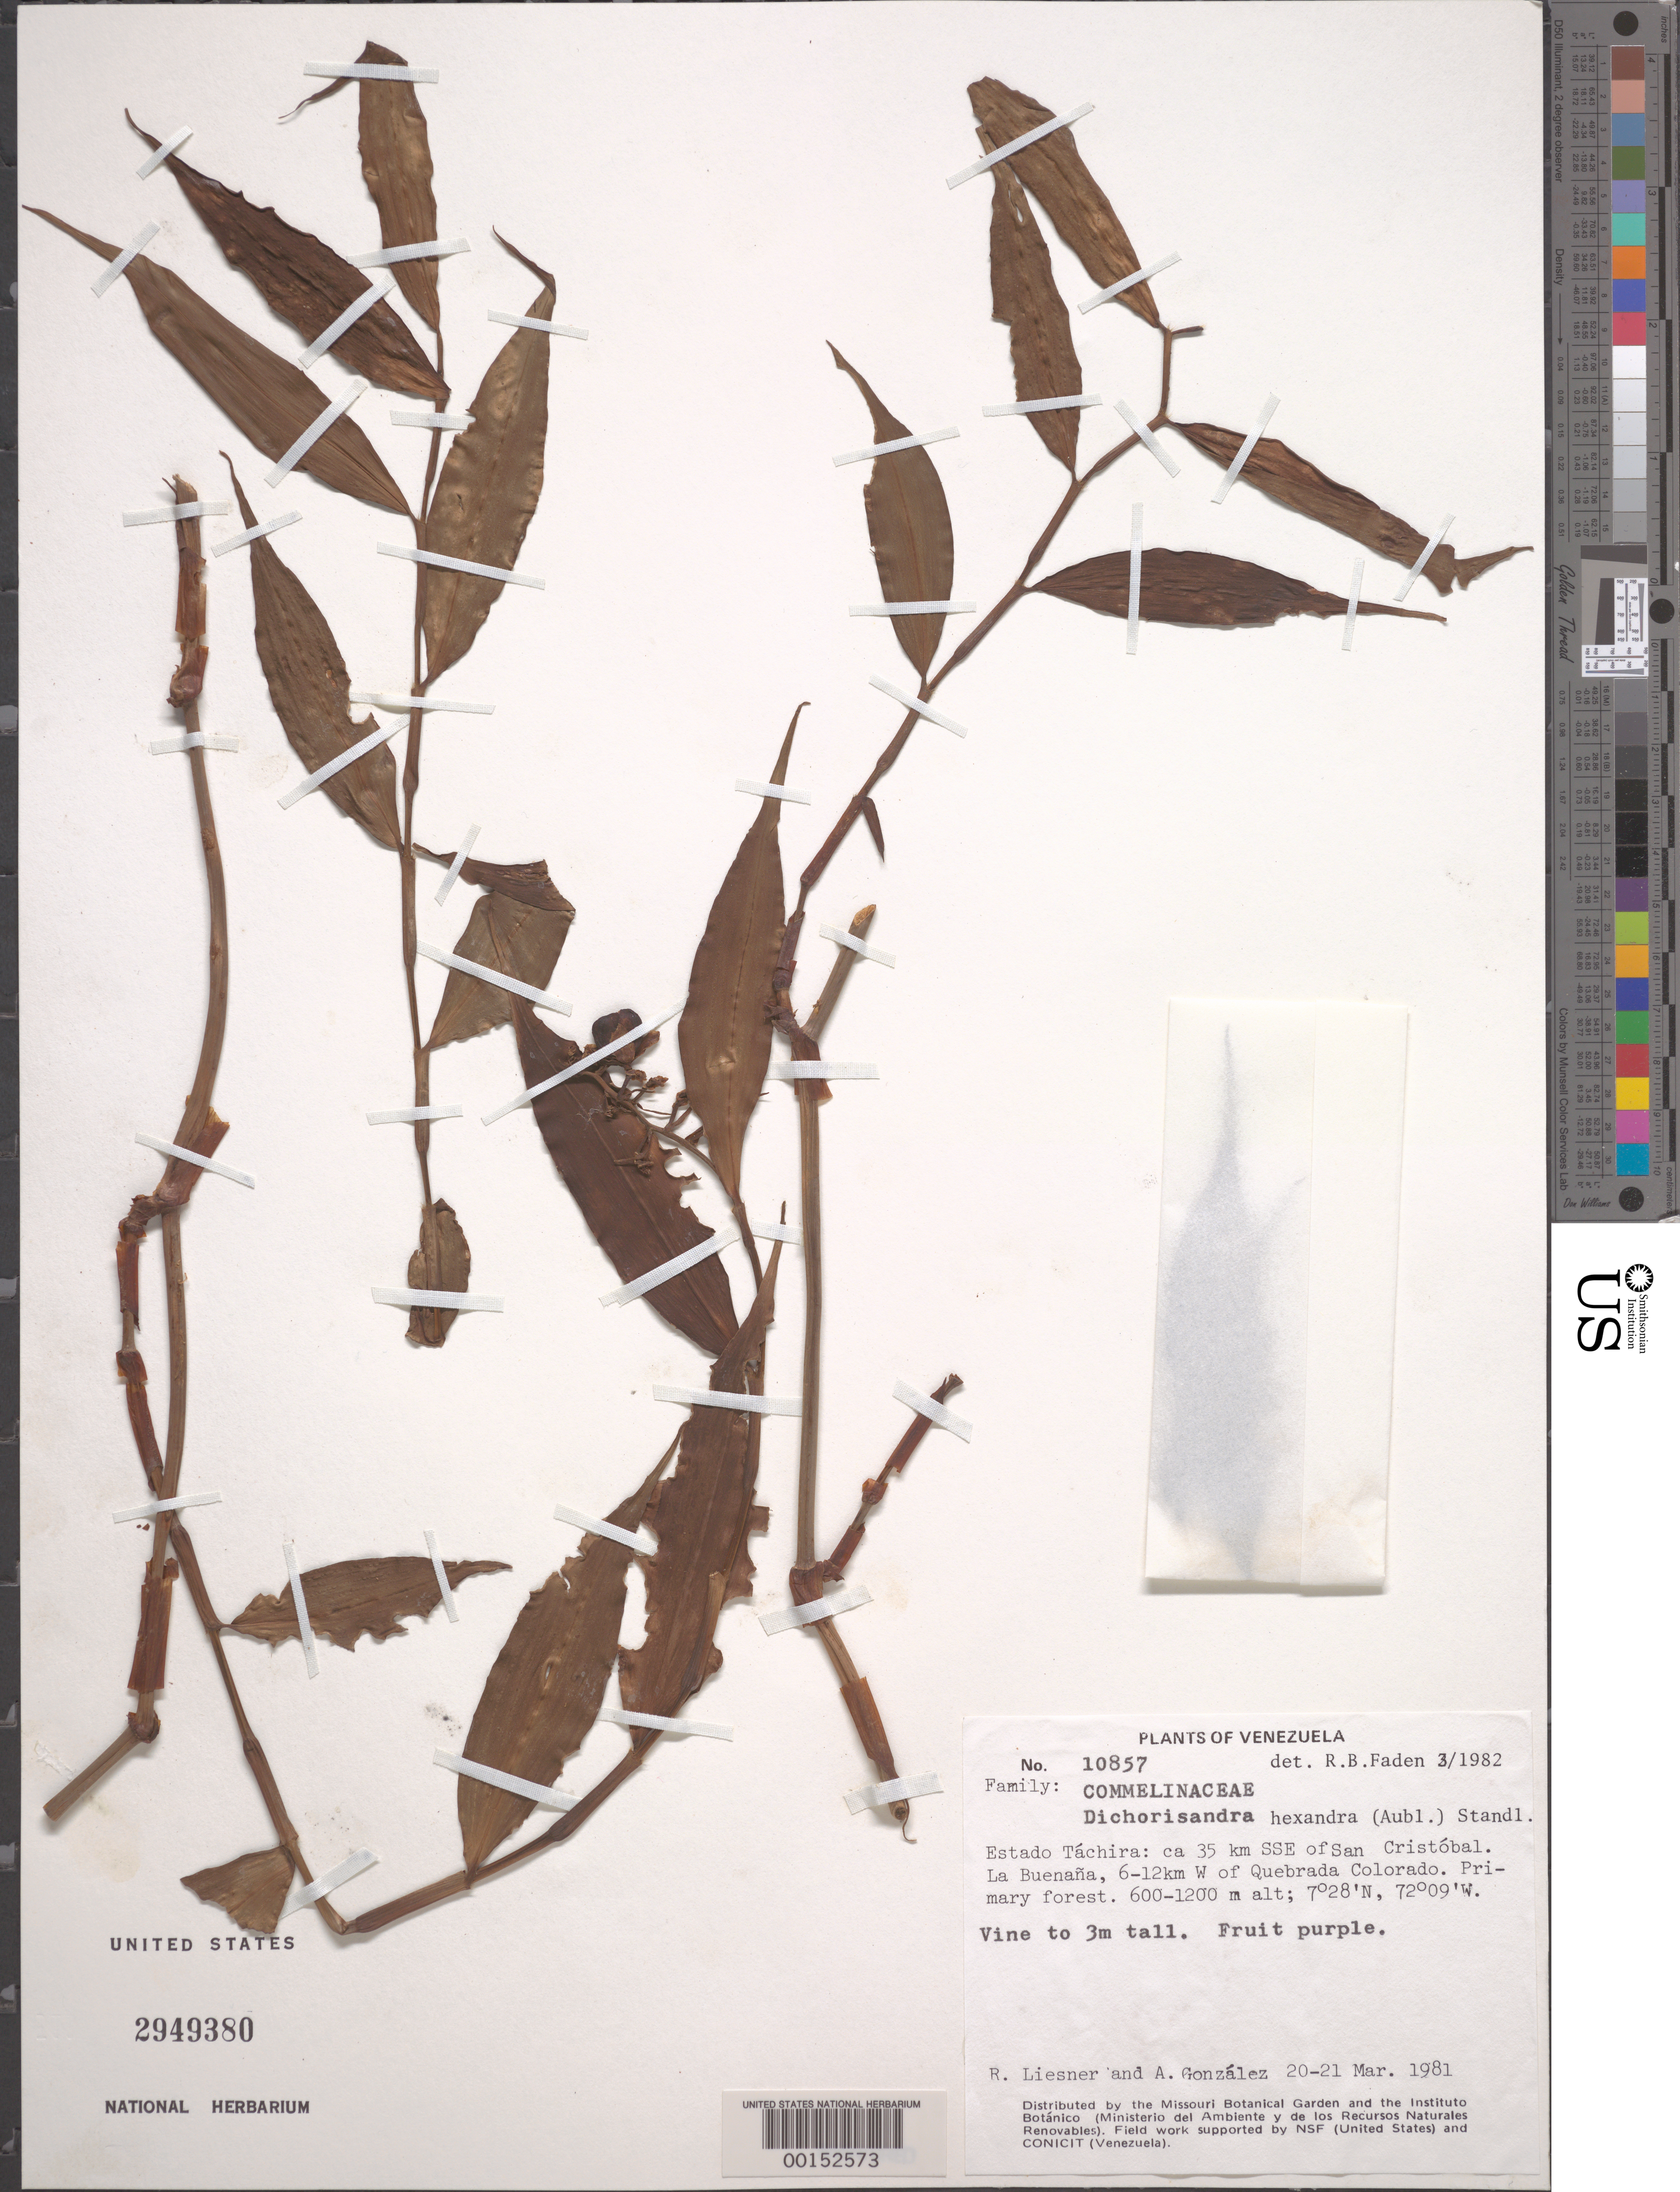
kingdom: Plantae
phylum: Tracheophyta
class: Liliopsida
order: Commelinales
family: Commelinaceae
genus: Dichorisandra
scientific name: Dichorisandra hexandra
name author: (Aubl.) Standl.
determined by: Faden, Robert B., (US), Smithsonian Institution - National Museum of Natural History (UNITED STATES)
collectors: R. L. Liesner & A. C. González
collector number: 10857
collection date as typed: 20 Mar 1981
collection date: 1981-03-20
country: Venezuela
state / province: Tachira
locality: Sse of san cristobal, la buenana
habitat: Primary forest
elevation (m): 600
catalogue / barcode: US 2949380